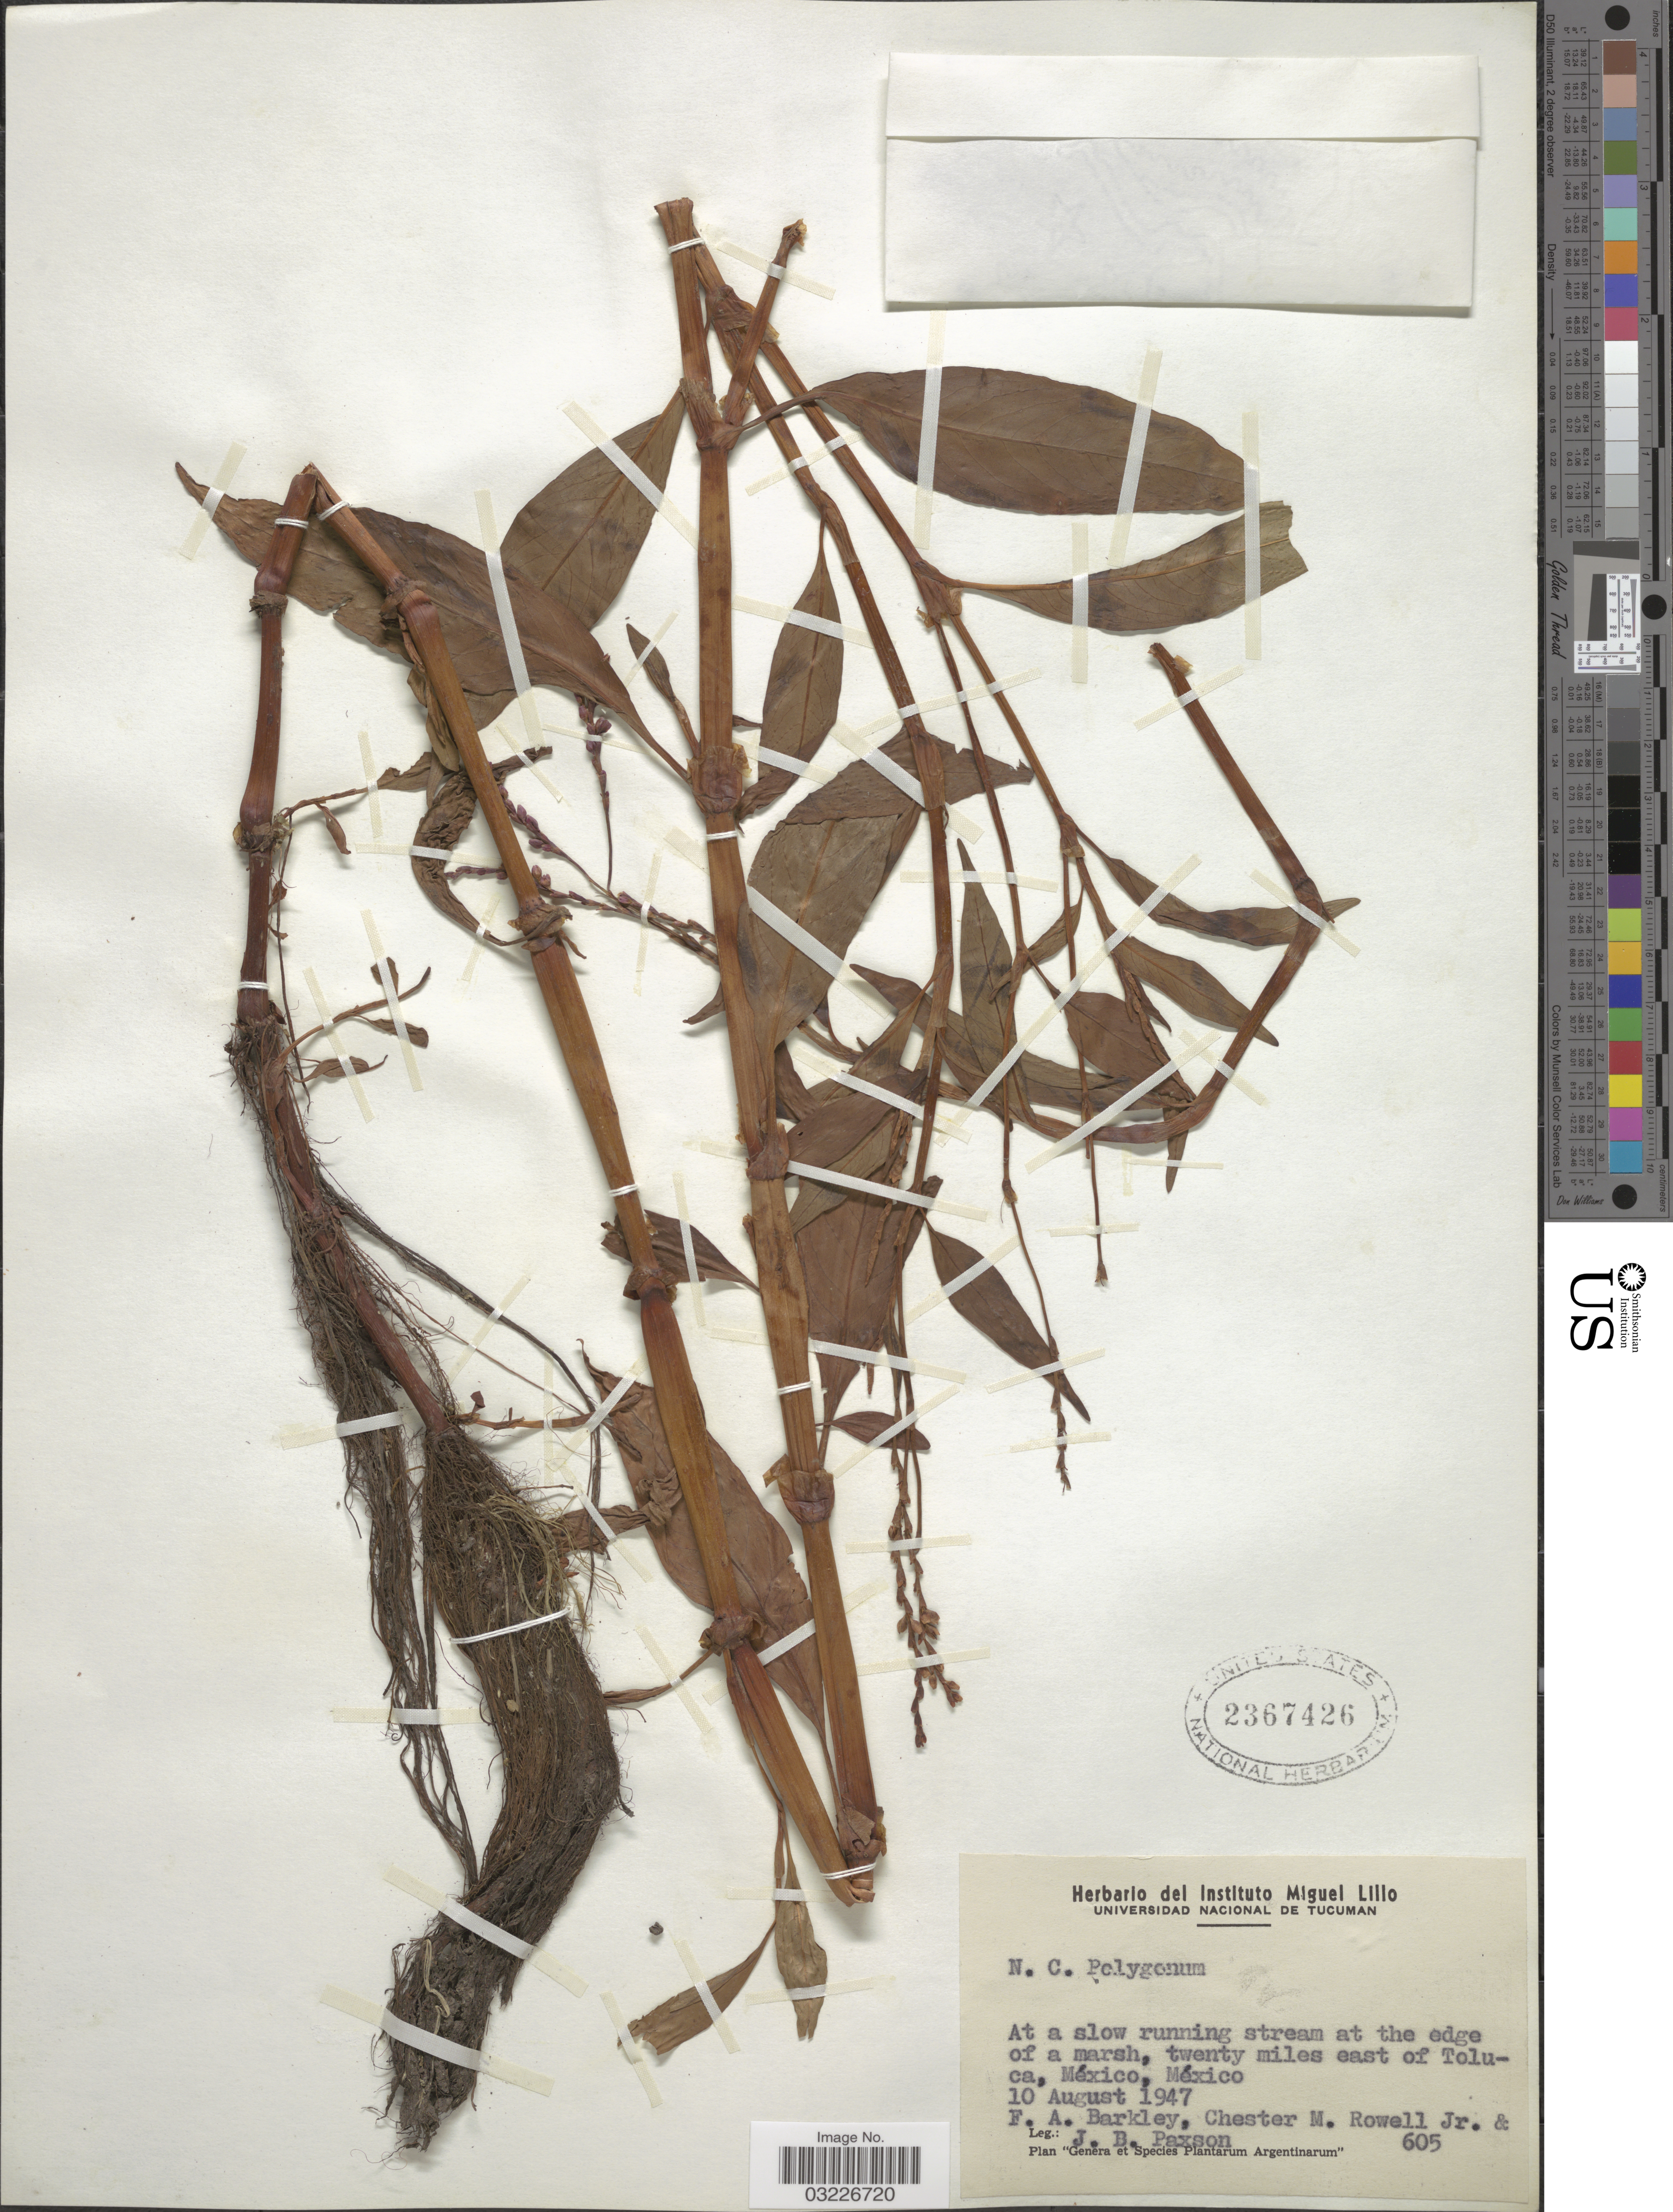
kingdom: Plantae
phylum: Tracheophyta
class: Magnoliopsida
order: Caryophyllales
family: Polygonaceae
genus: Polygonum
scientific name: Polygonum sp.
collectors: F. A. Barkley, C. M. Rowell & J. B. Paxson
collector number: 605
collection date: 1947-08-10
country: Mexico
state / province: México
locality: Twenty miles east of Toluca.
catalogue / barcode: US 2367426